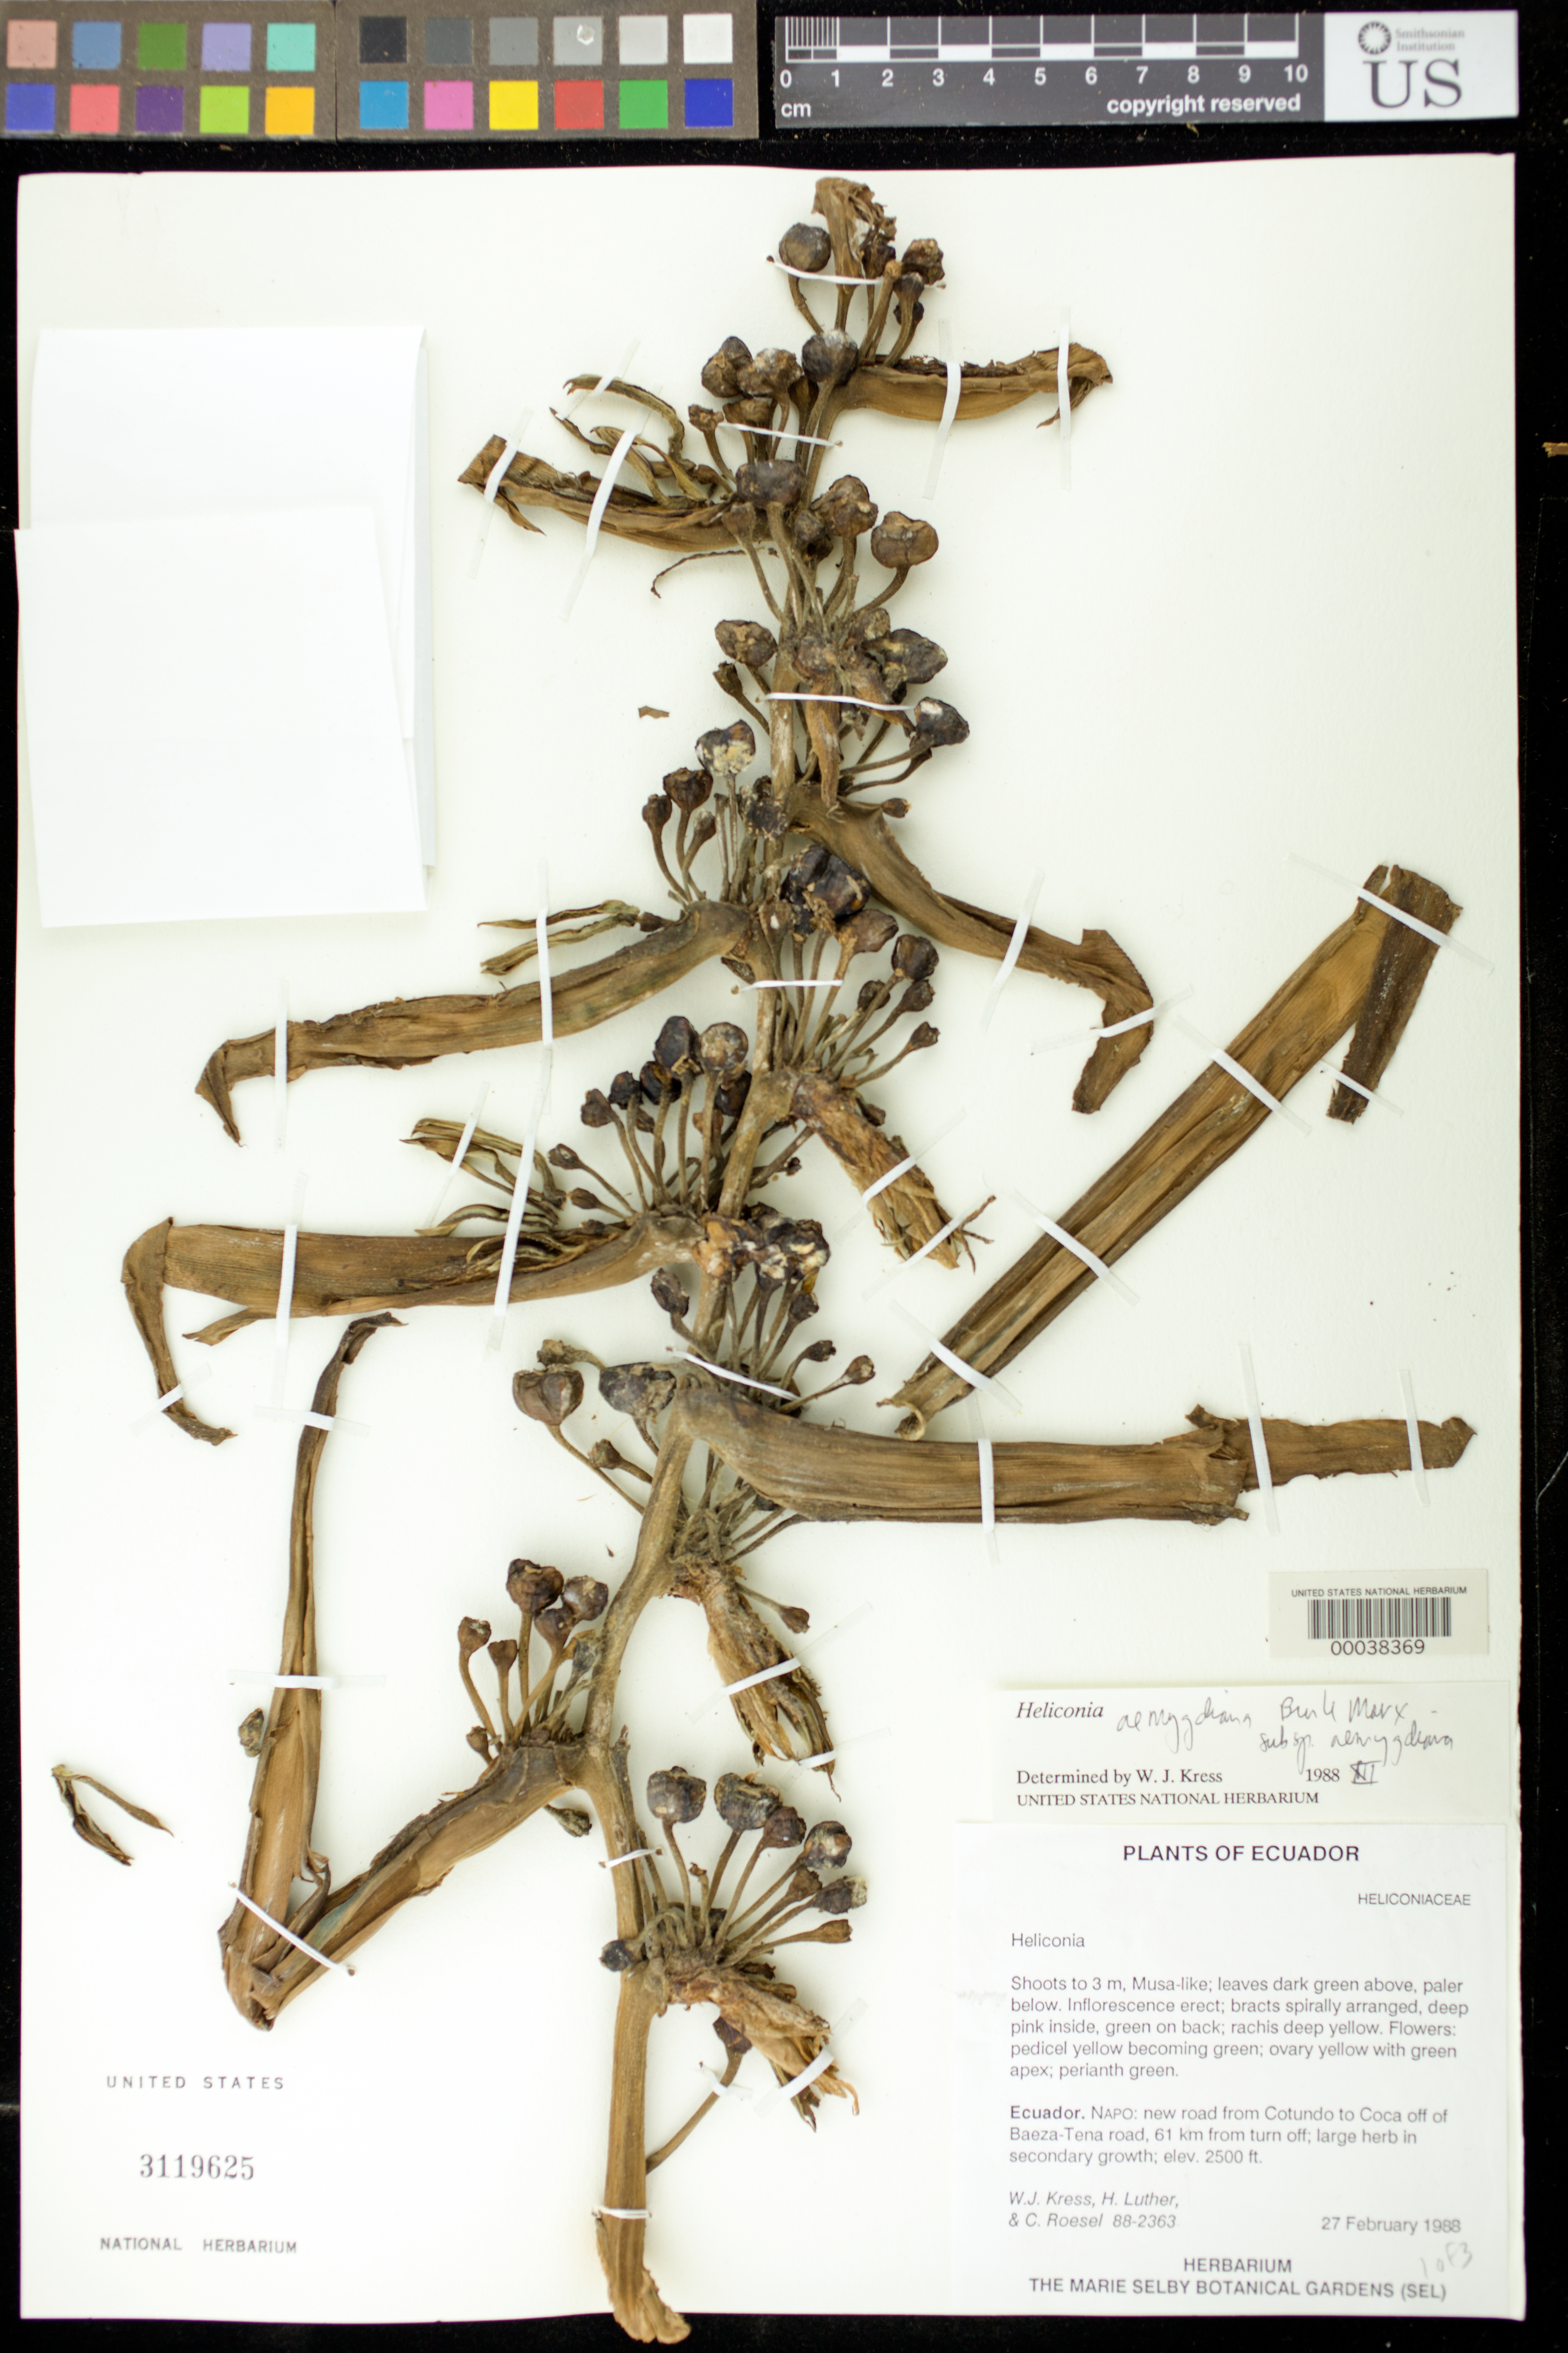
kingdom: Plantae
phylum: Tracheophyta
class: Liliopsida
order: Zingiberales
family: Heliconiaceae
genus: Heliconia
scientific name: Heliconia aemygdiana subsp. aemygdiana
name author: Burle-Marx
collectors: W. J. Kress, Harry E. Luther & C. S. Roesel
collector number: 88-2363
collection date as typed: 27 Feb 1988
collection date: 1988-02-27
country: Ecuador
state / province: Napo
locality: New road from cOtundo to coca off of baeza-Tena road, 61 km from turn off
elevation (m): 762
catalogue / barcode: US 3119625